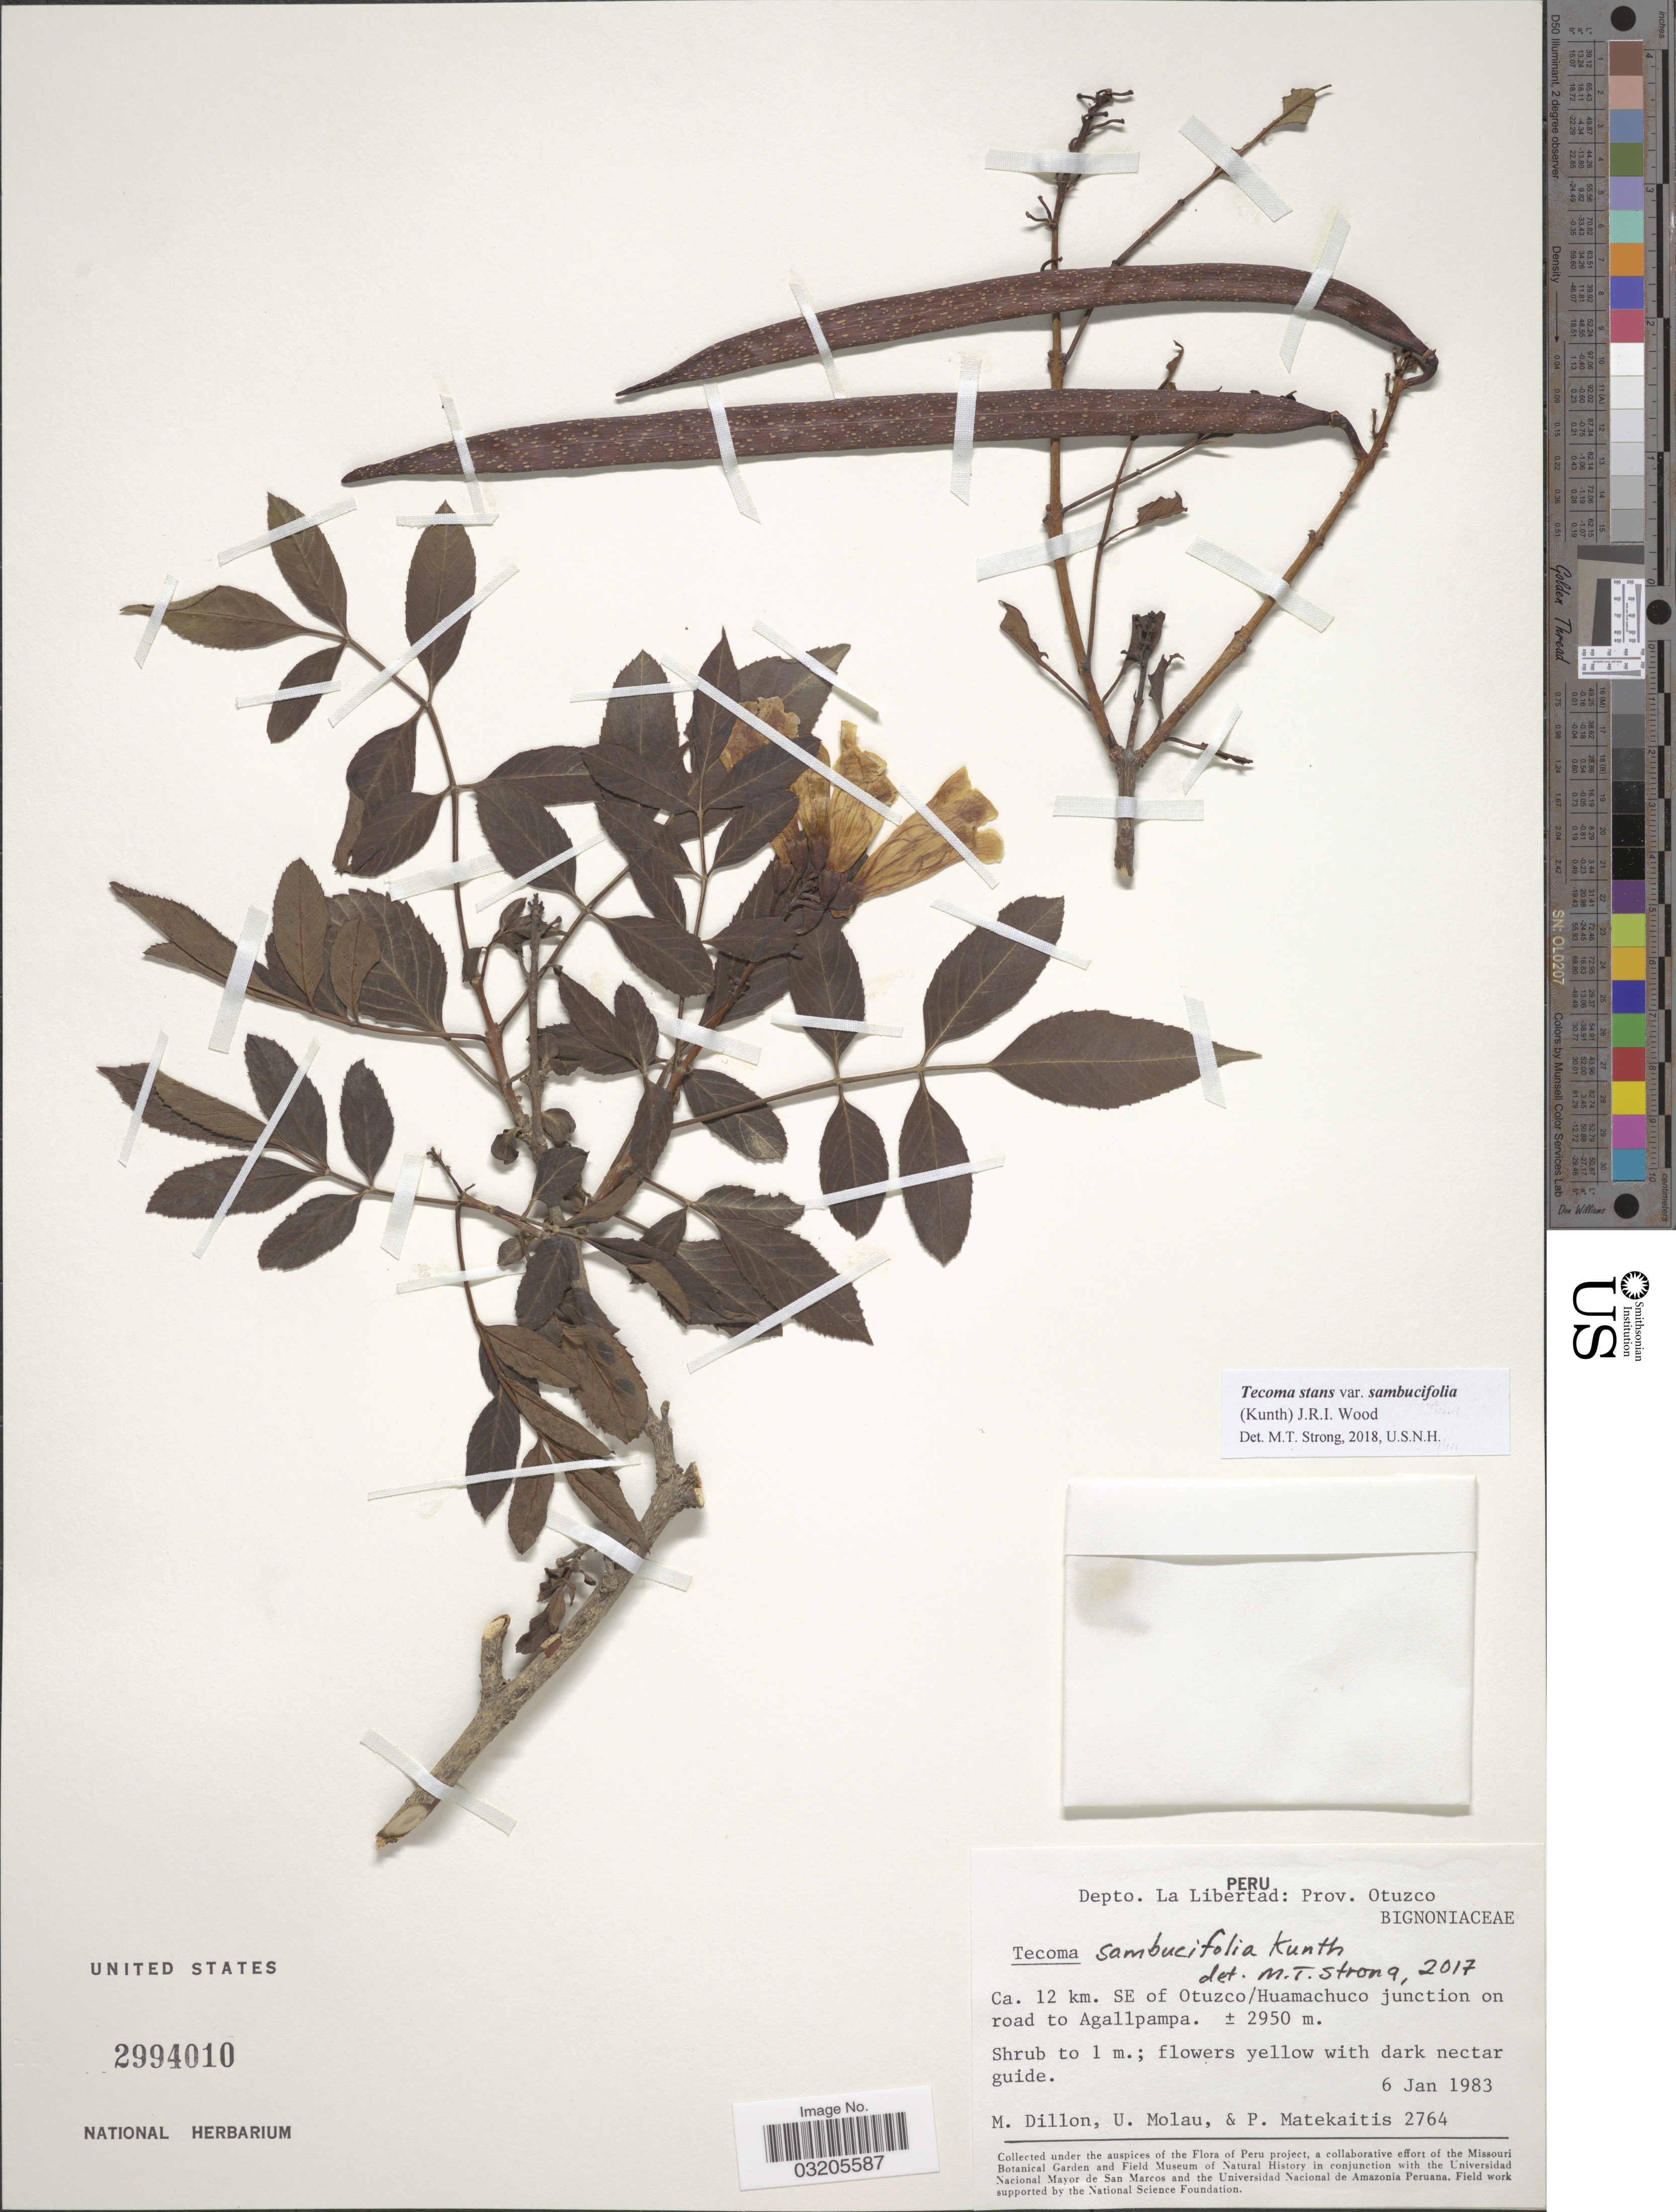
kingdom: Plantae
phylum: Tracheophyta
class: Magnoliopsida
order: Lamiales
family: Bignoniaceae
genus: Tecoma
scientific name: Tecoma stans var. sambucifolia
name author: (Kunth) J.R.I. Wood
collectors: M. O. Dillon, U. Molau & P. Matekaitis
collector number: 2764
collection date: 1983-01-06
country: Peru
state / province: La Libertad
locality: Depto. La Libertad: Prov. Otuzco. Ca. 12 km. SE of Otuzco/Huamachuco junction on road to Agallpampa.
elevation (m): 2950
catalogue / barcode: US 2994010